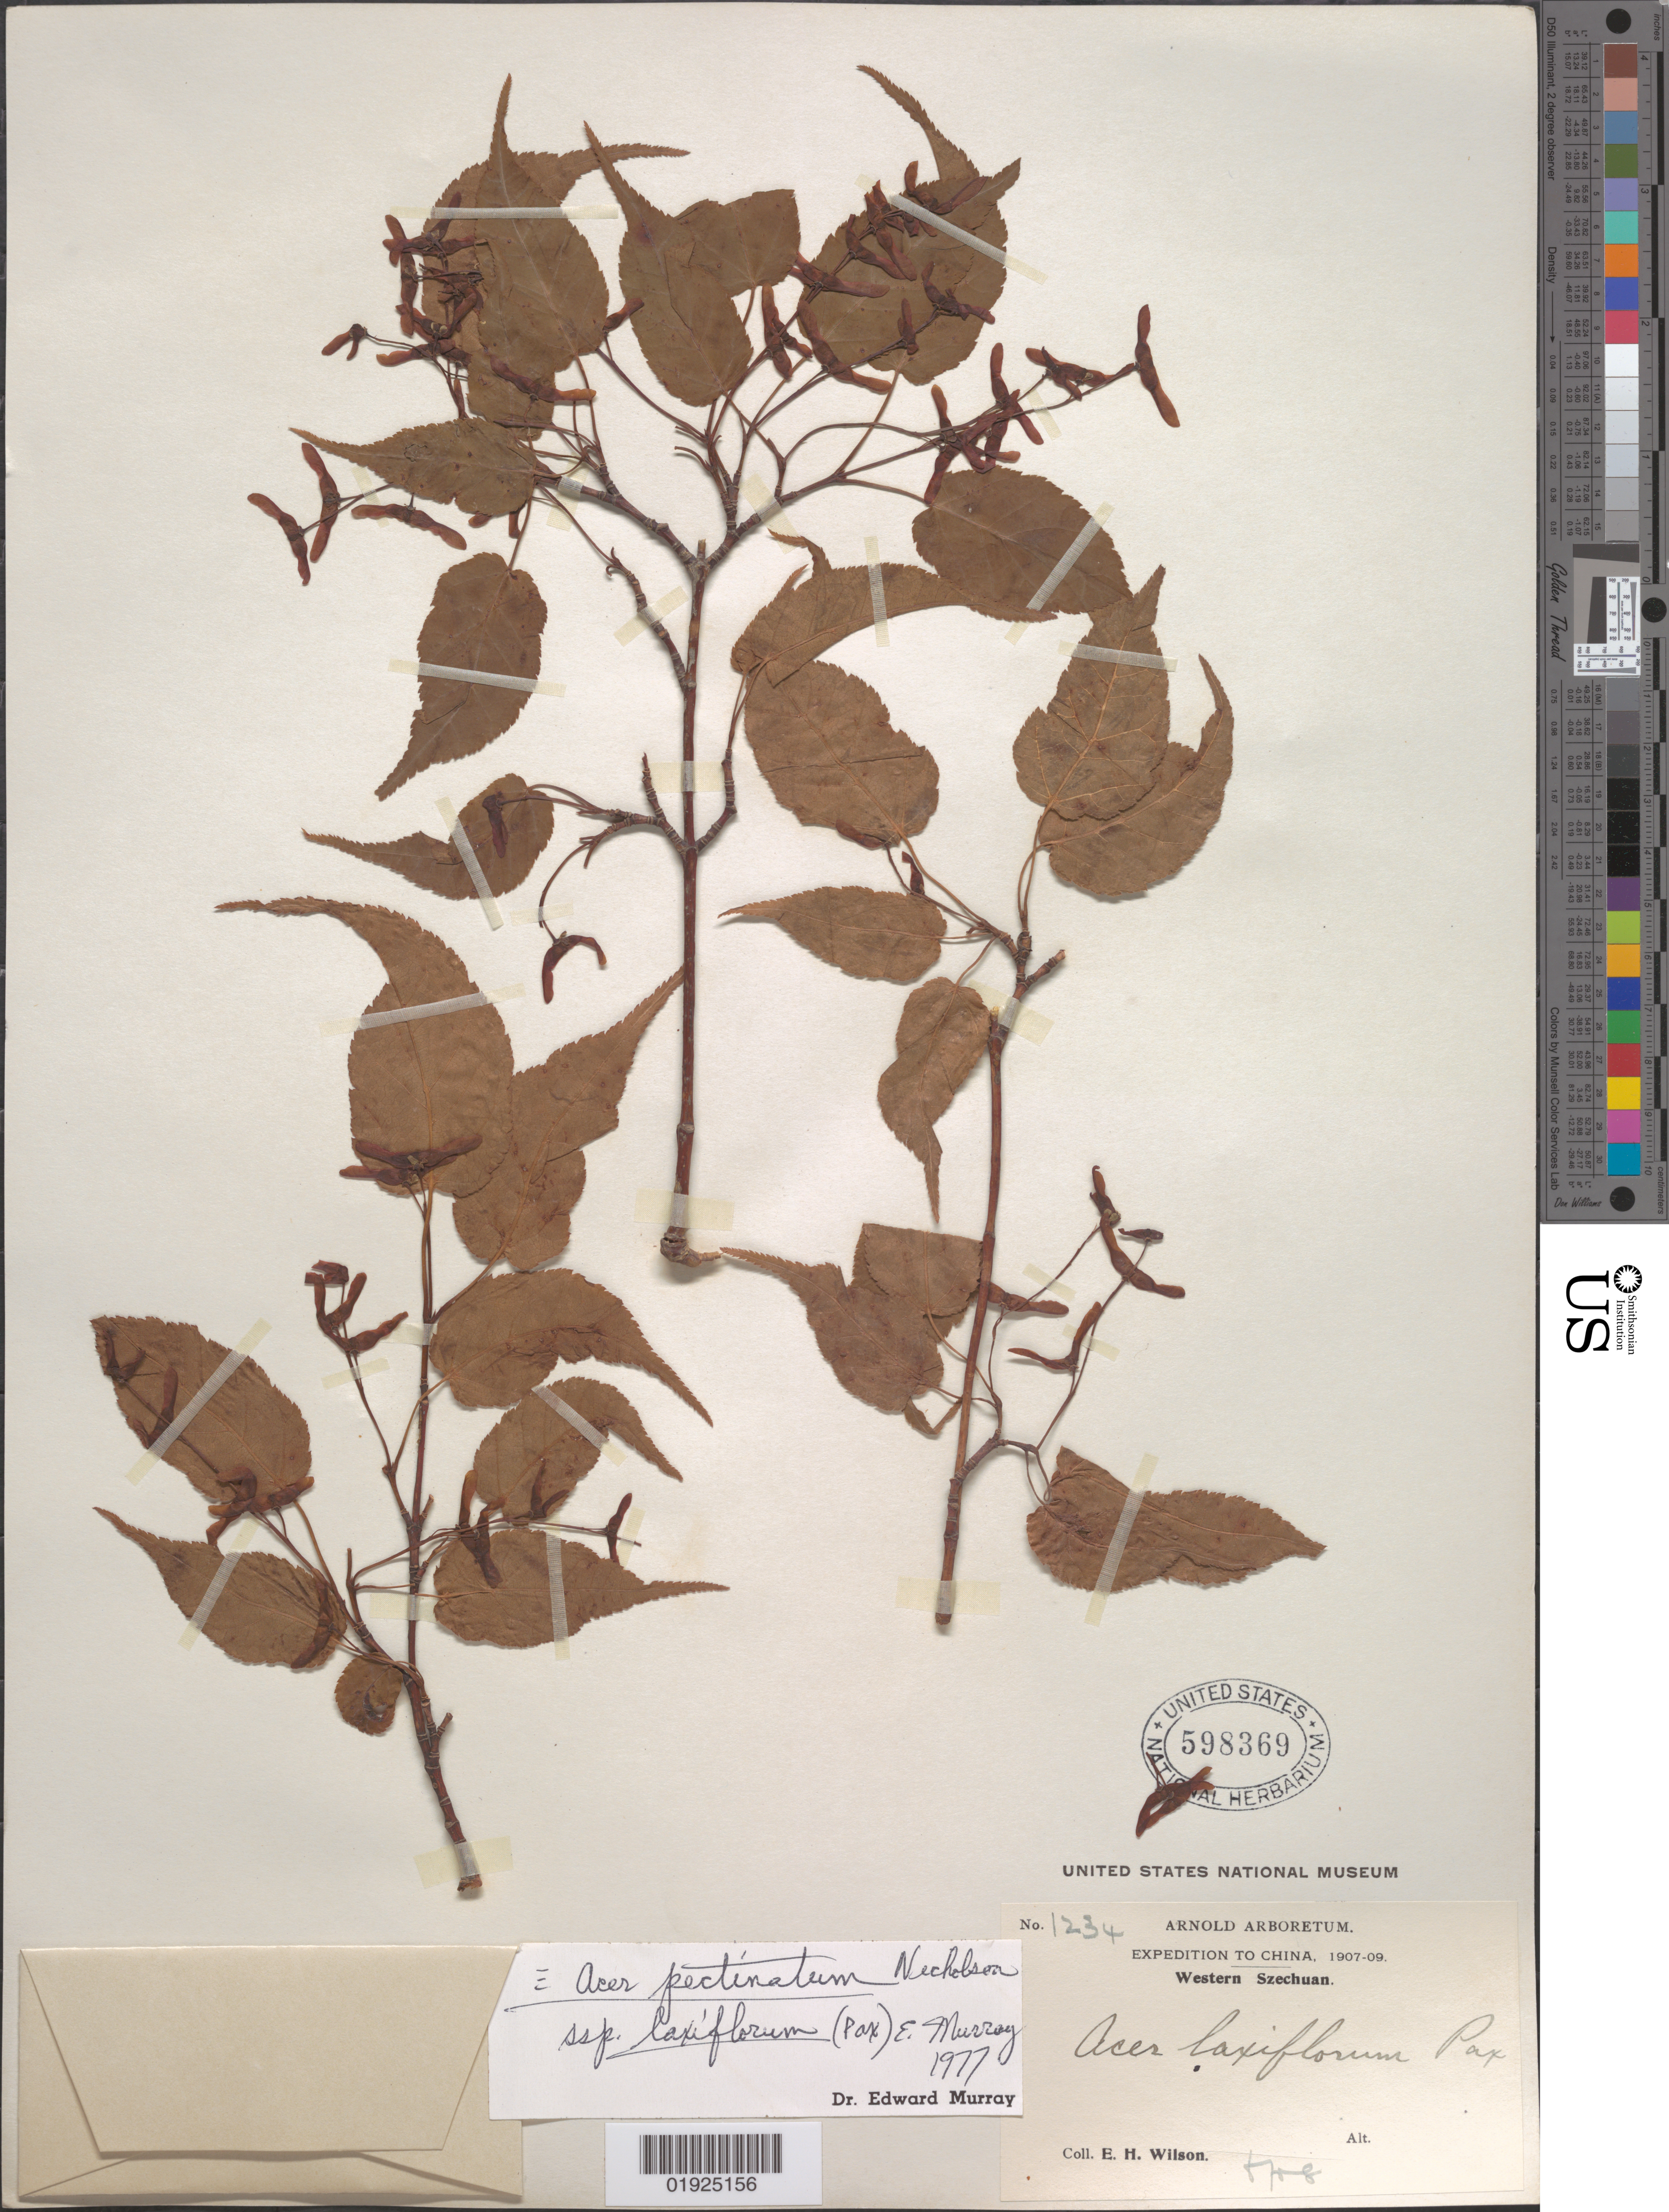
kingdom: Plantae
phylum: Tracheophyta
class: Magnoliopsida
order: Sapindales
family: Sapindaceae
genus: Acer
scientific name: Acer pectinatum subsp. laxiflorum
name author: (Pax) A.E. Murray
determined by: Murray, Edward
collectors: E. H. Wilson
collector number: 1234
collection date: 1908-08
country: China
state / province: Sichuan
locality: Western Szechuan [Sichuan]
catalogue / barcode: US 598369